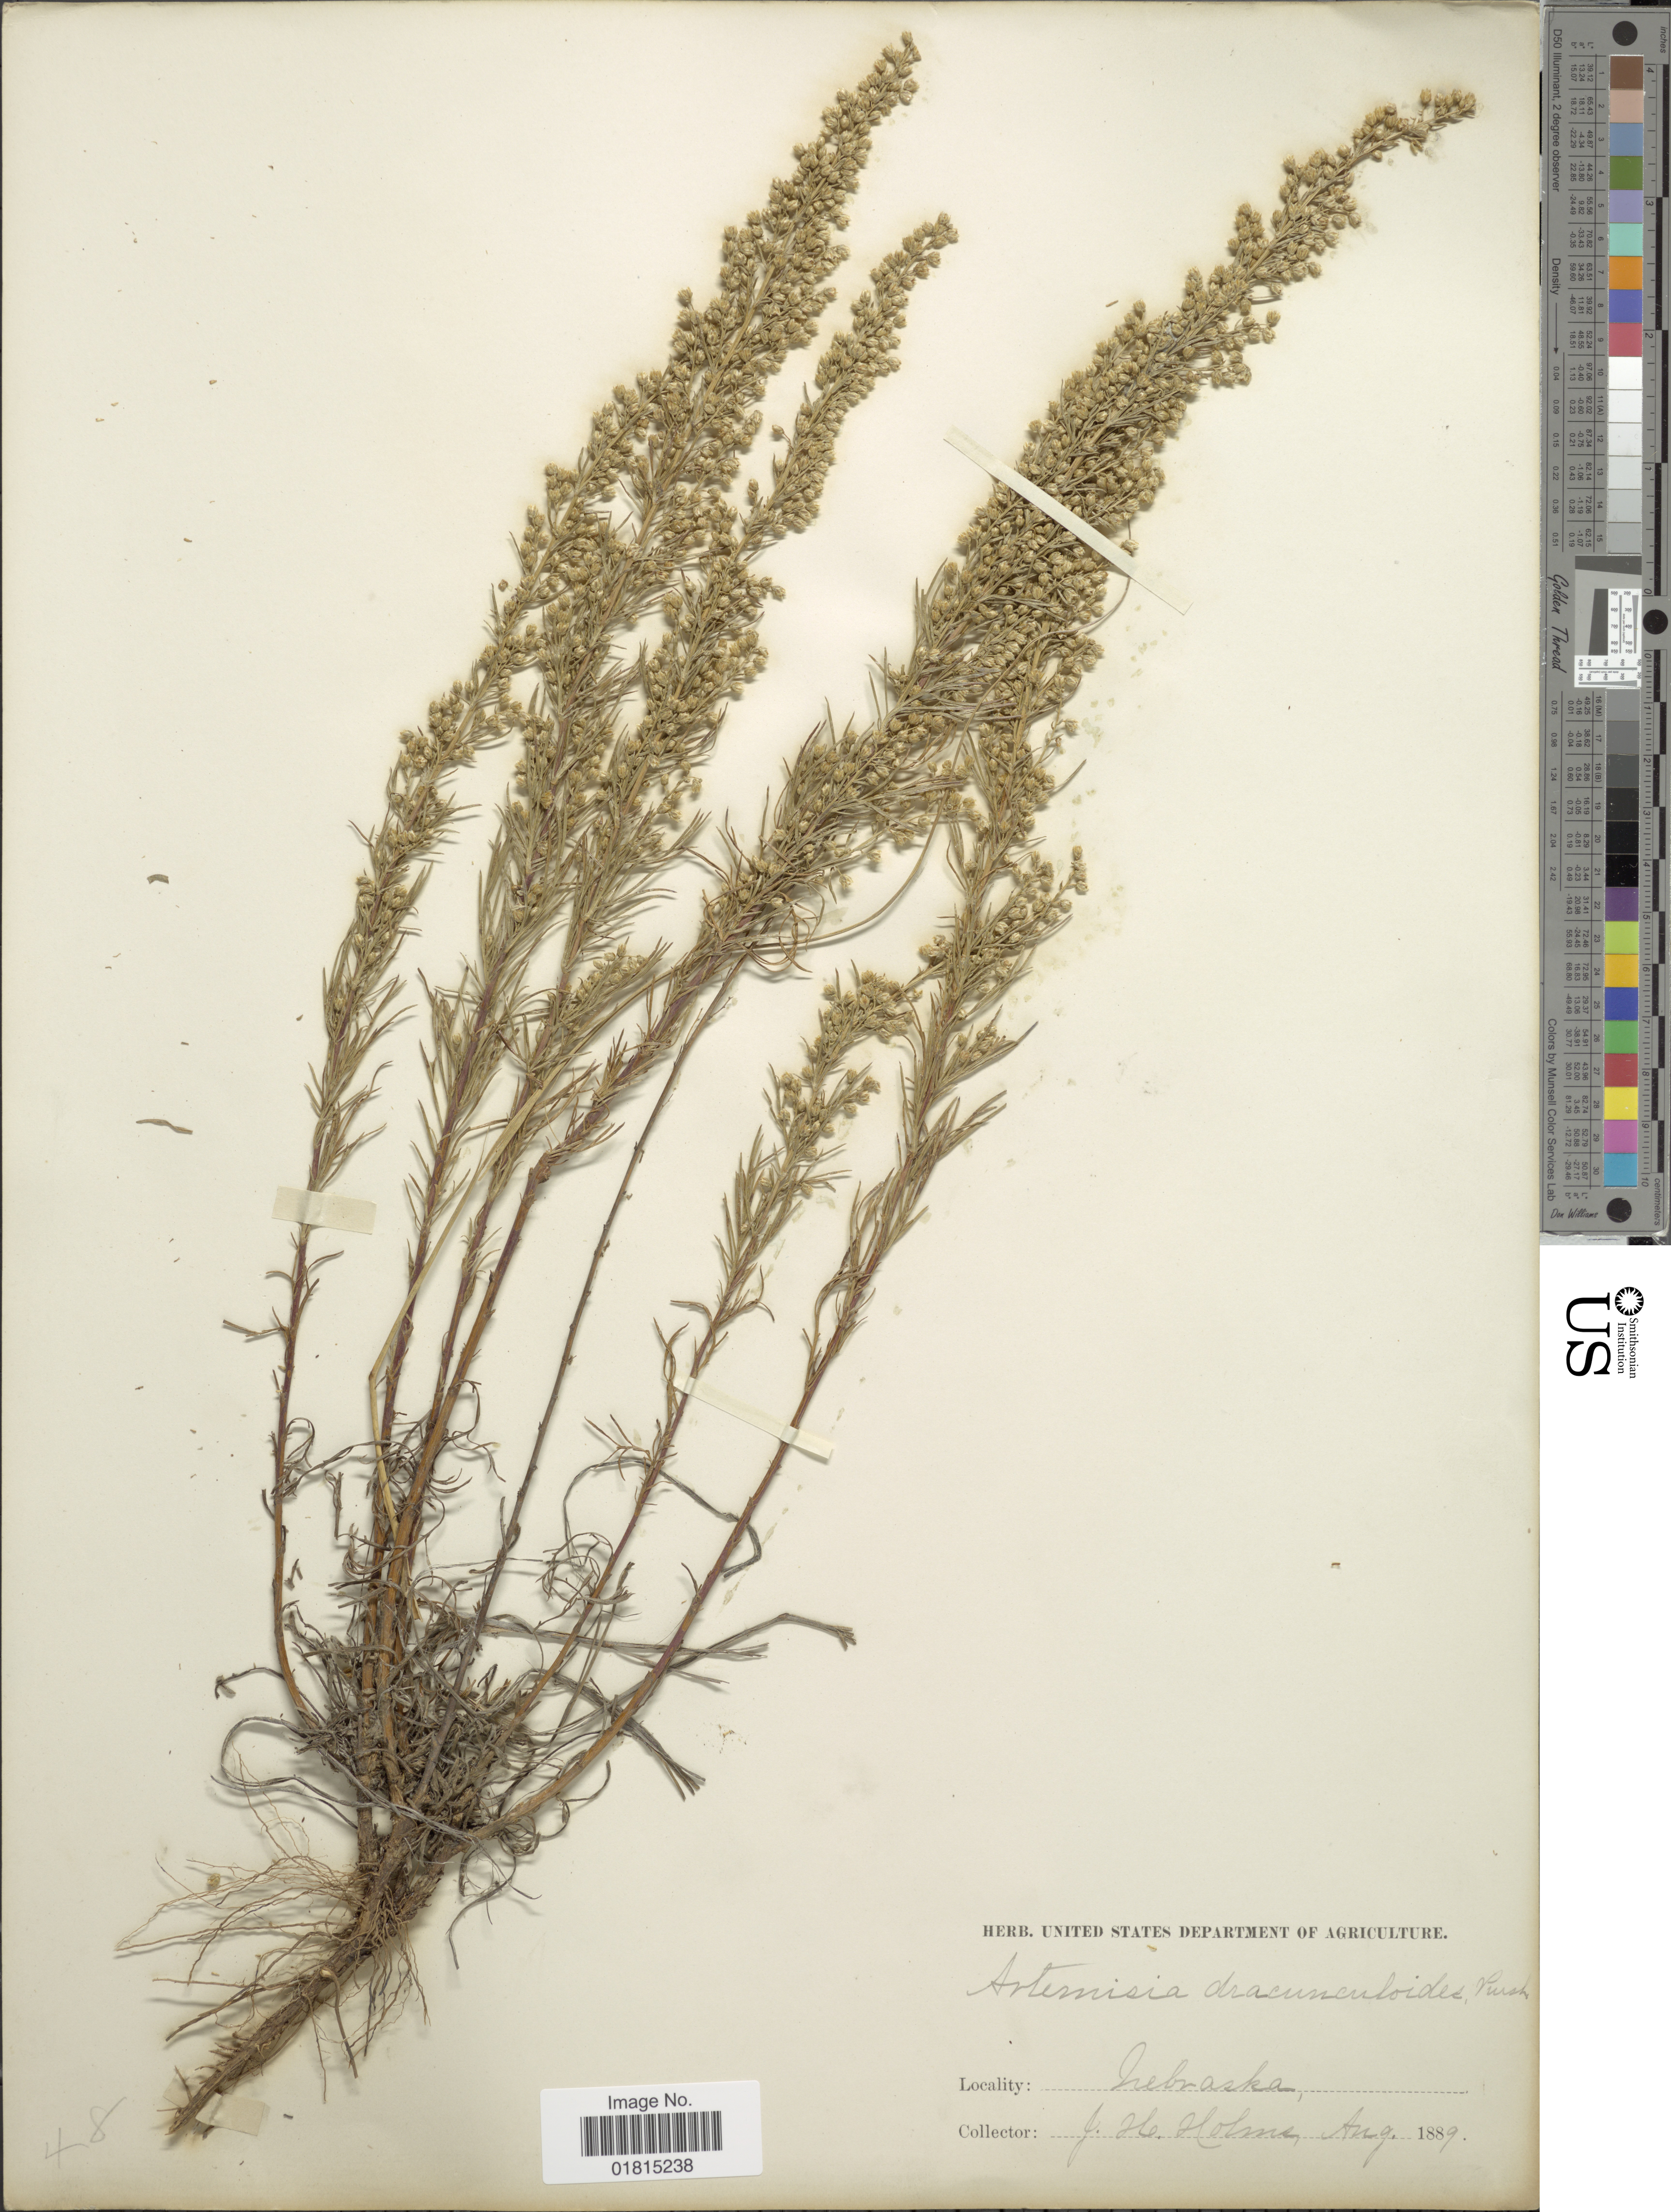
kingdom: Plantae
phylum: Tracheophyta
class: Magnoliopsida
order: Asterales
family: Asteraceae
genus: Artemisia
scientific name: Artemisia dracunculoides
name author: Pursh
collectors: J. H. Holms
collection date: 1889-08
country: United States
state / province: Nebraska